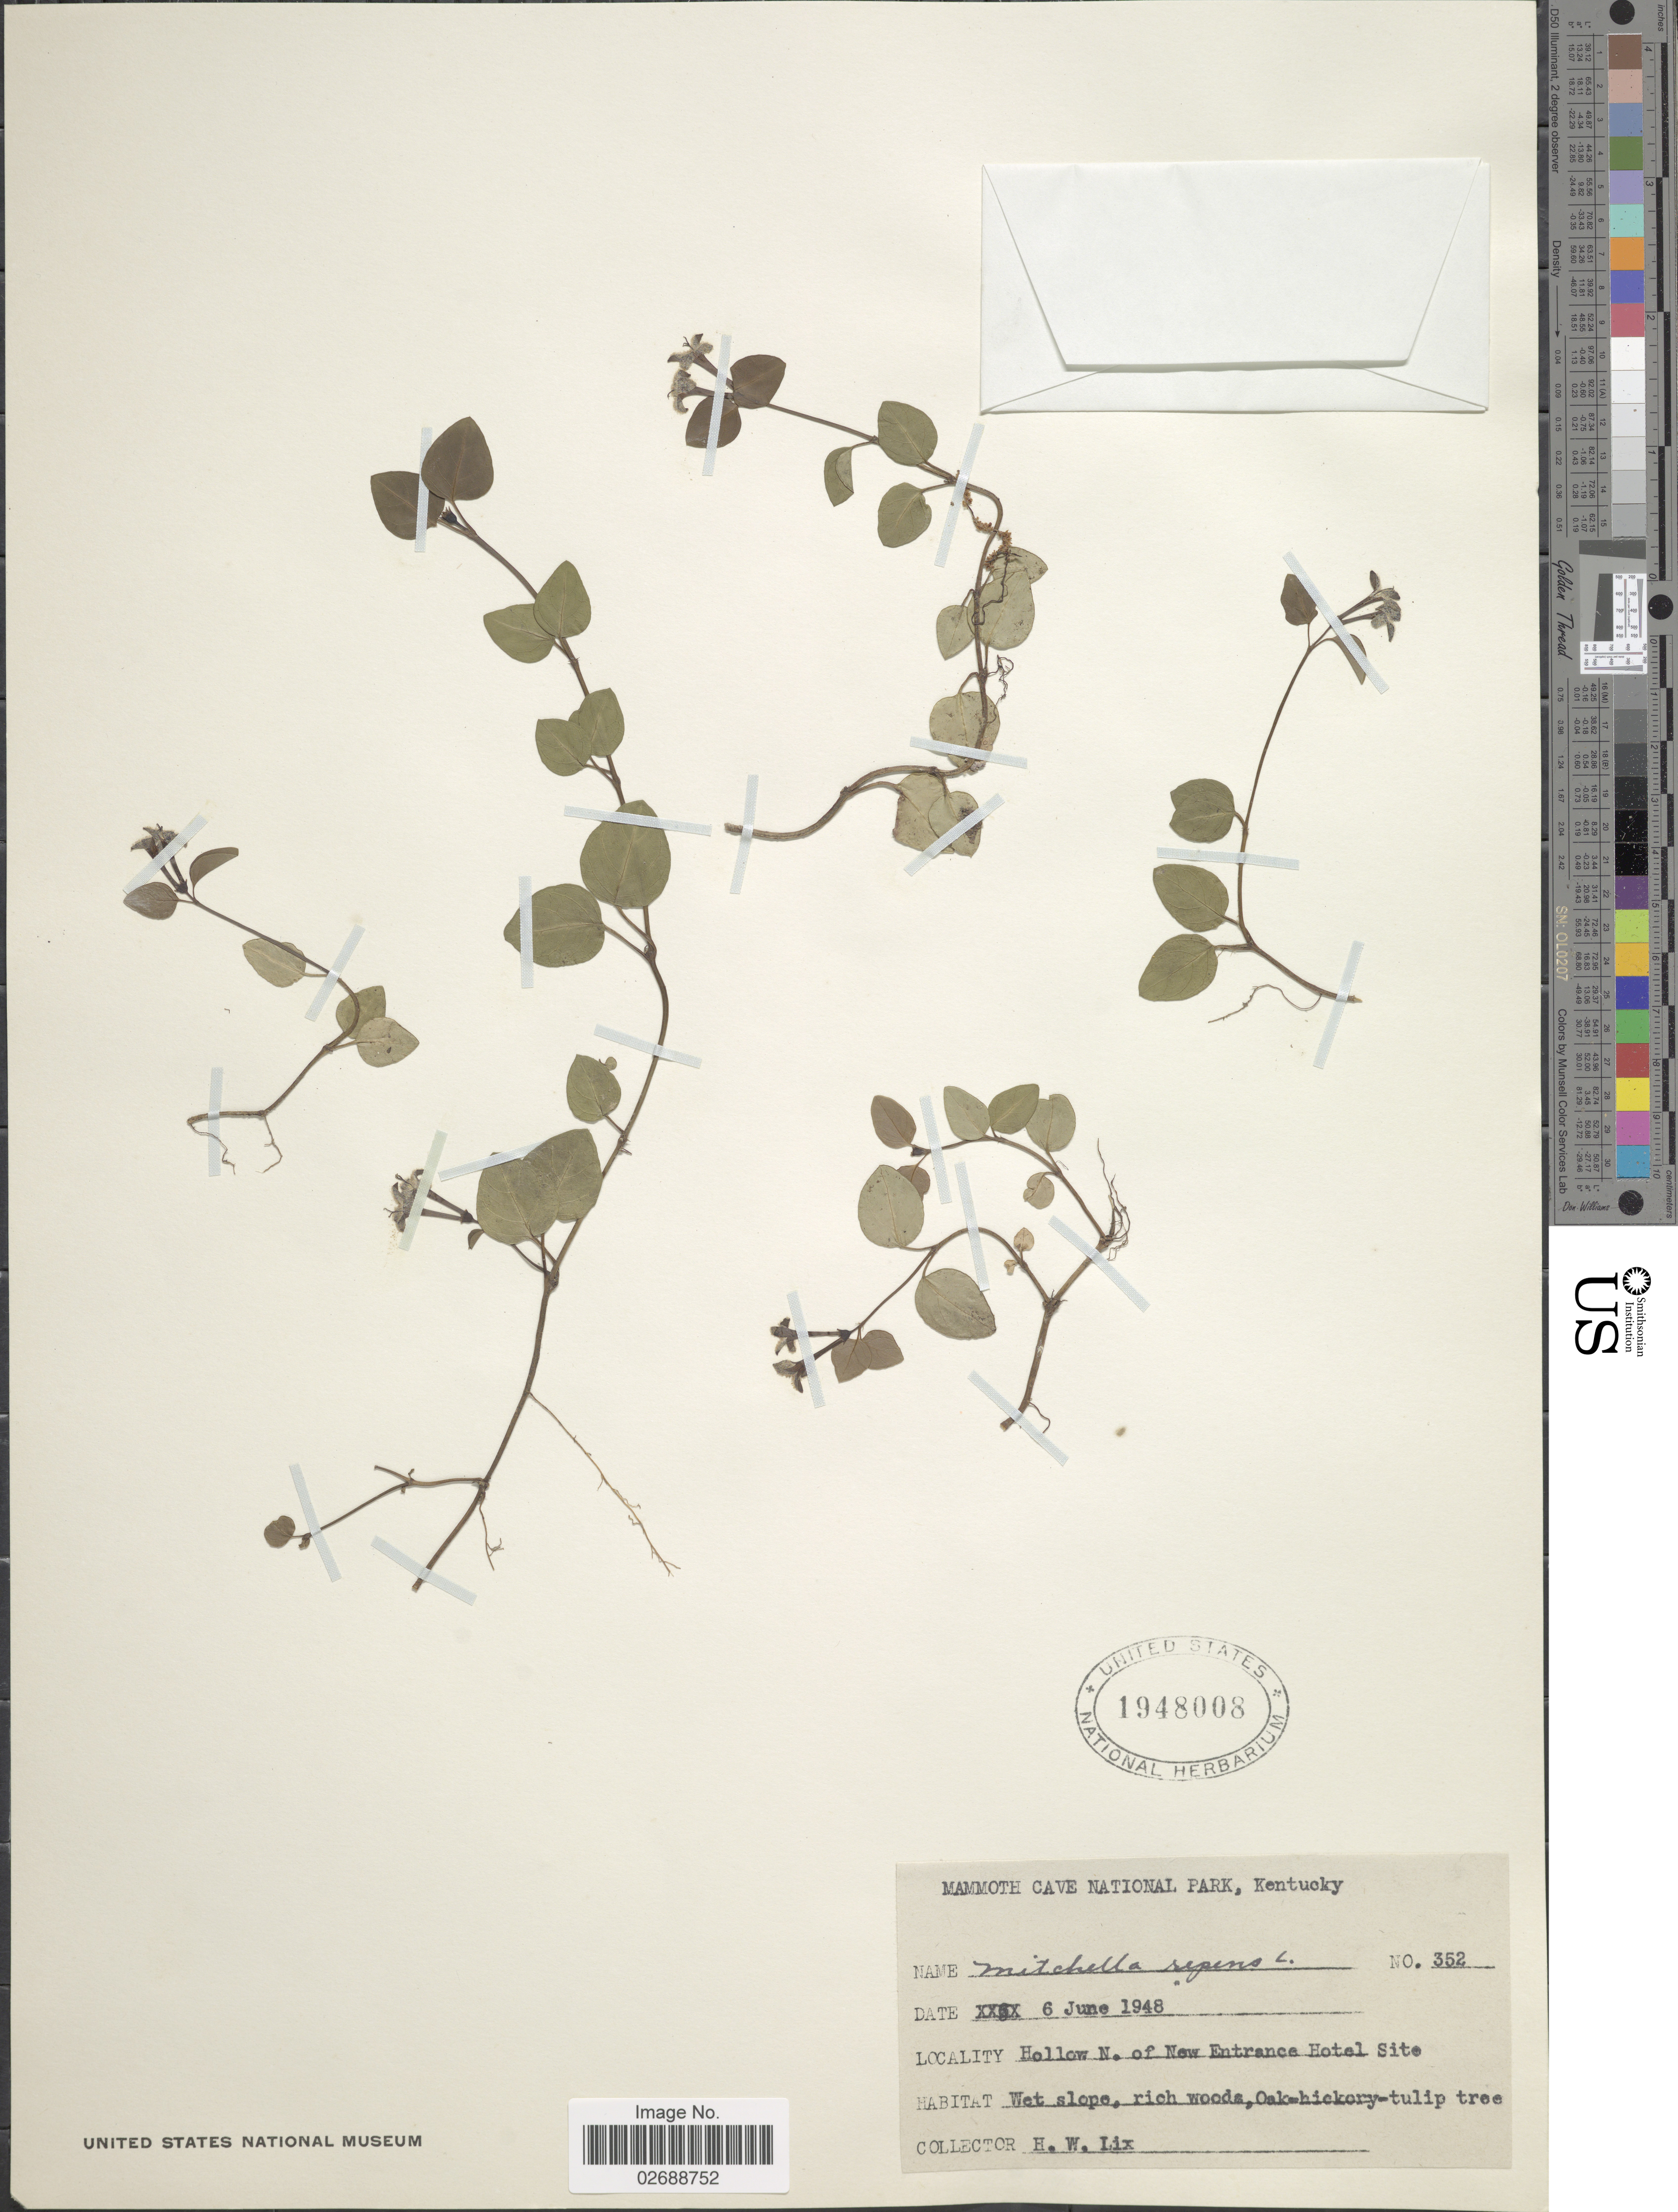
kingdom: Plantae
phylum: Tracheophyta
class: Magnoliopsida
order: Gentianales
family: Rubiaceae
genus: Mitchella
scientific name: Mitchella repens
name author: L.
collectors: H. W. Lix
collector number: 352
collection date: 1948-06-06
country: United States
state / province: Kentucky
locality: Mammoth Cave National Park. Hollow N. of New Entrance Hotel Site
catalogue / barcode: US 1948008